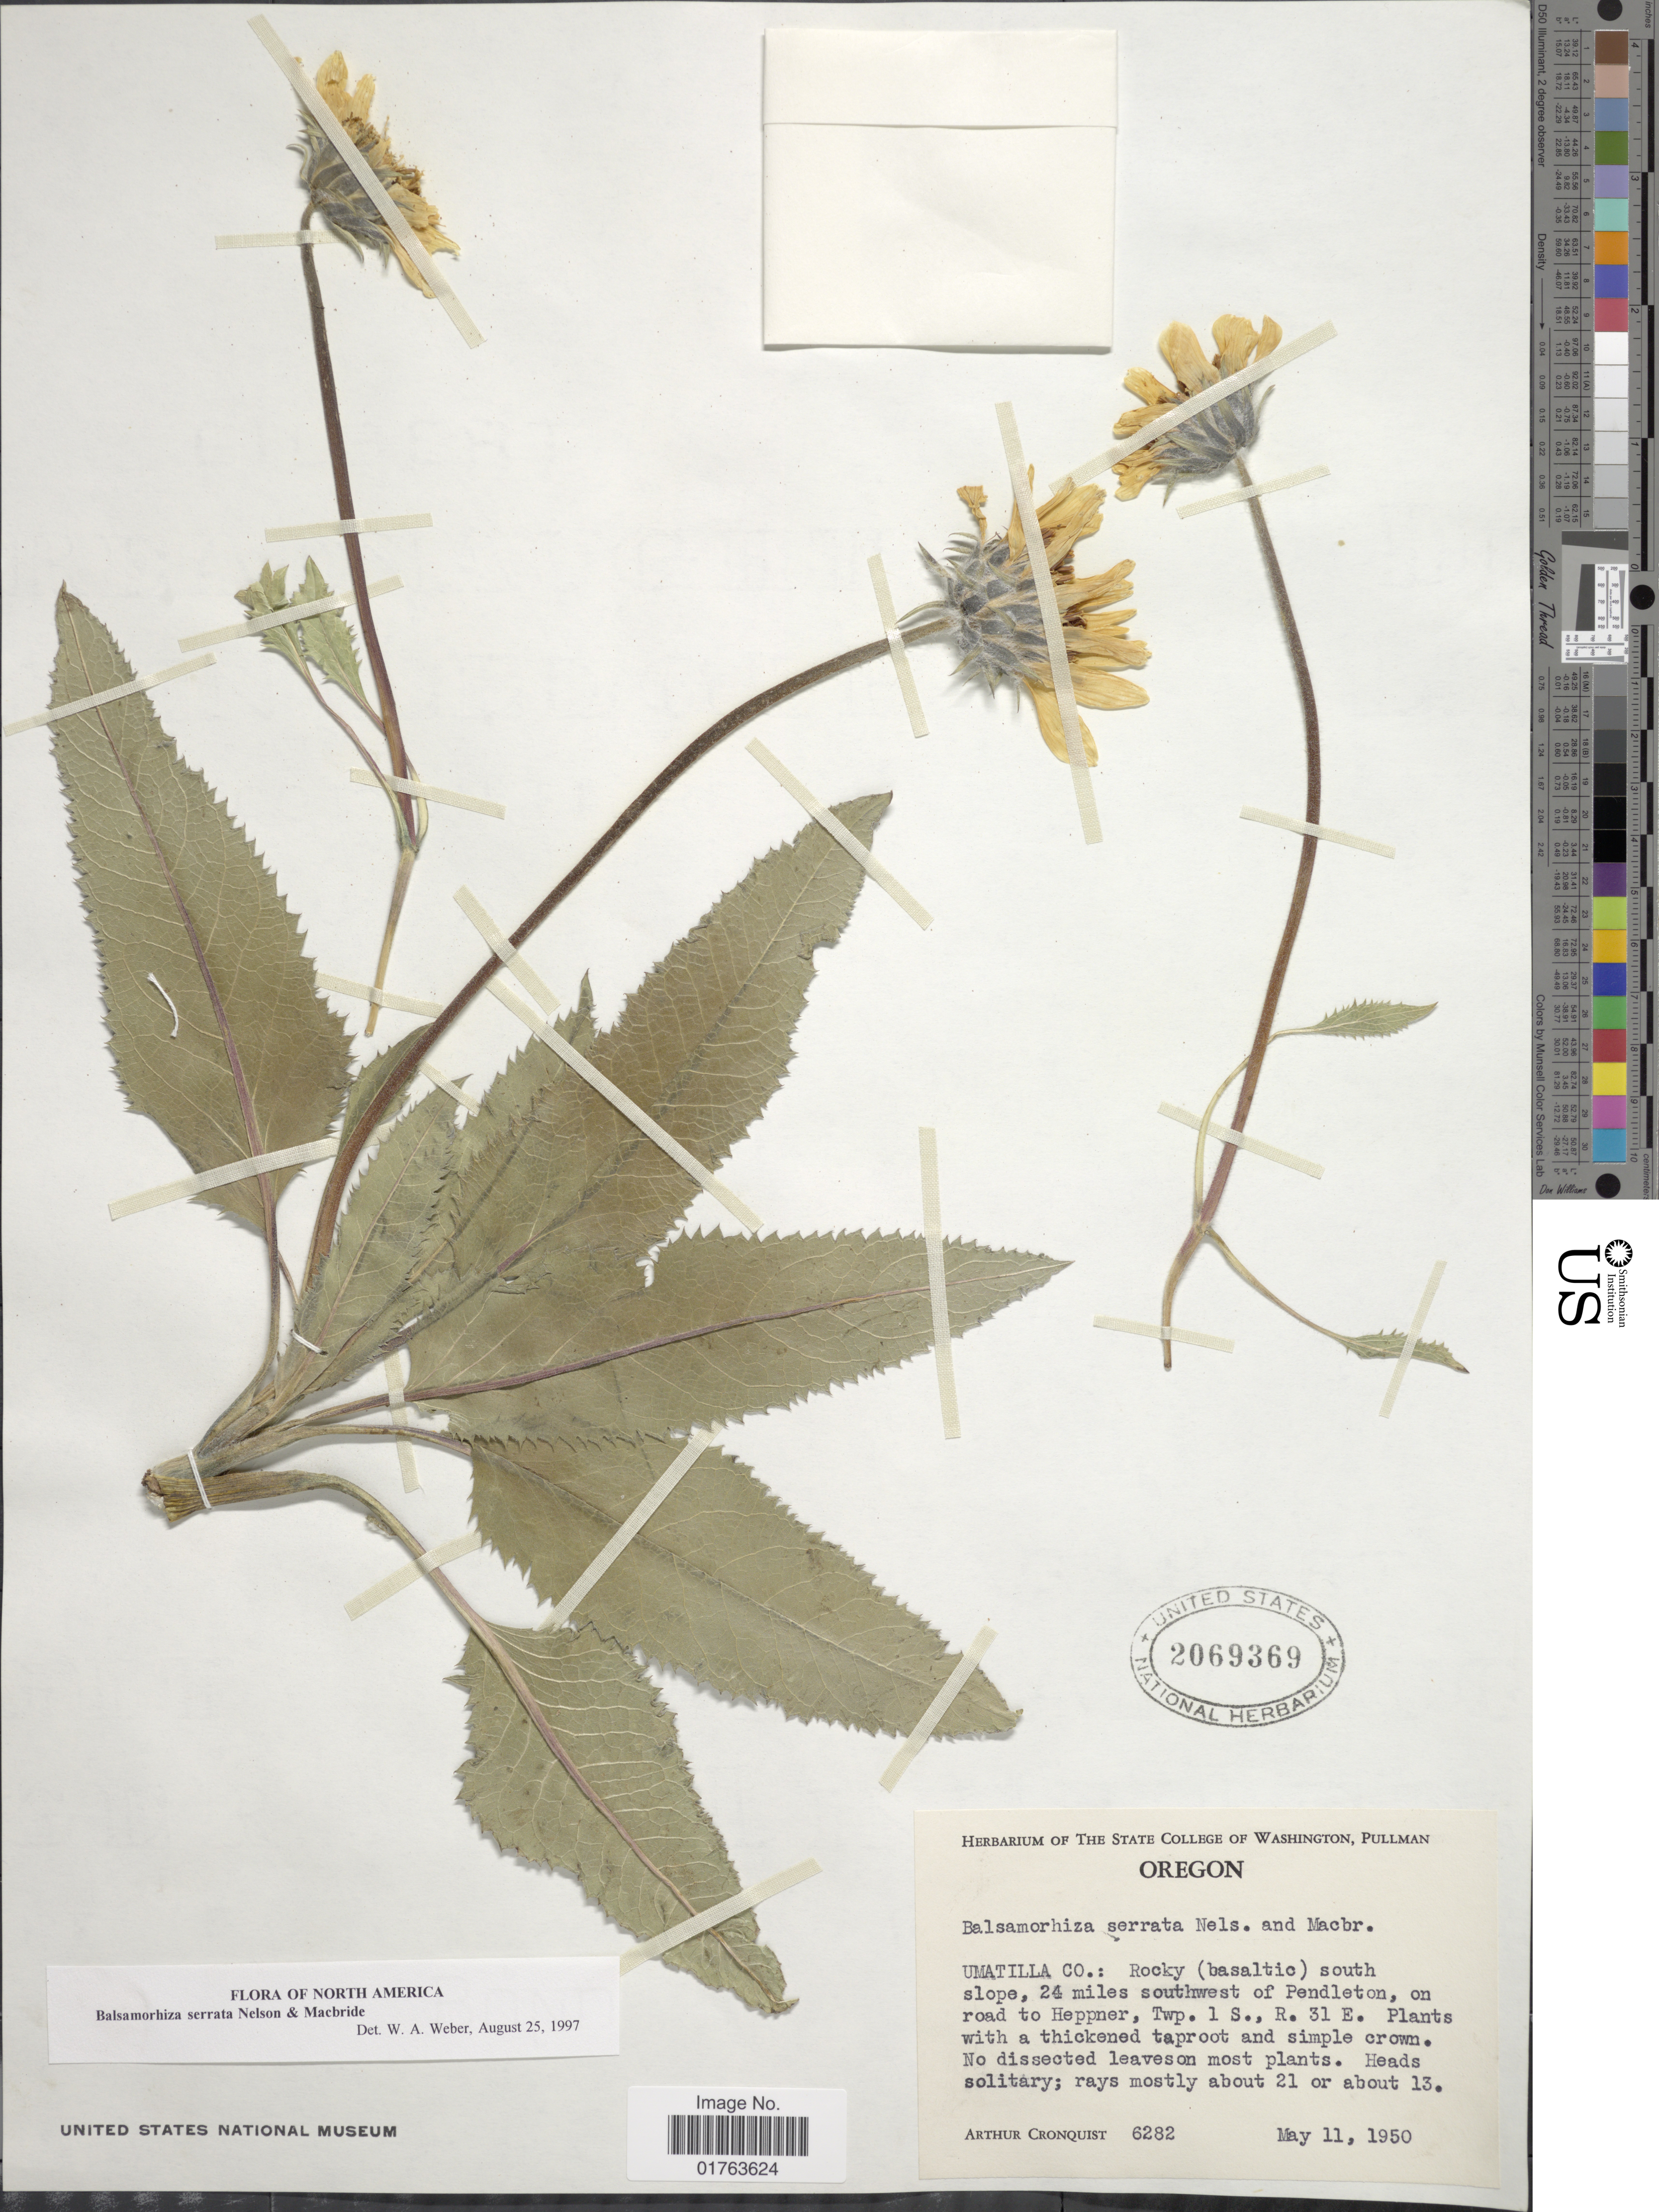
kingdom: Plantae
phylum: Tracheophyta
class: Magnoliopsida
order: Asterales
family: Asteraceae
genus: Balsamorhiza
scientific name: Balsamorhiza serrata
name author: A. Nelson & J.F. Macbr.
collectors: A. J. Cronquist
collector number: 6282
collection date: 1950-05-11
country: United States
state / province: Oregon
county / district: Umatilla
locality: Umatilla Co.: Rocky (basaltic) south slope, 24 miles southwest of Pendleton, on road to Heppner, Twp. 1 S., R 31 E.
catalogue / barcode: US 2069369